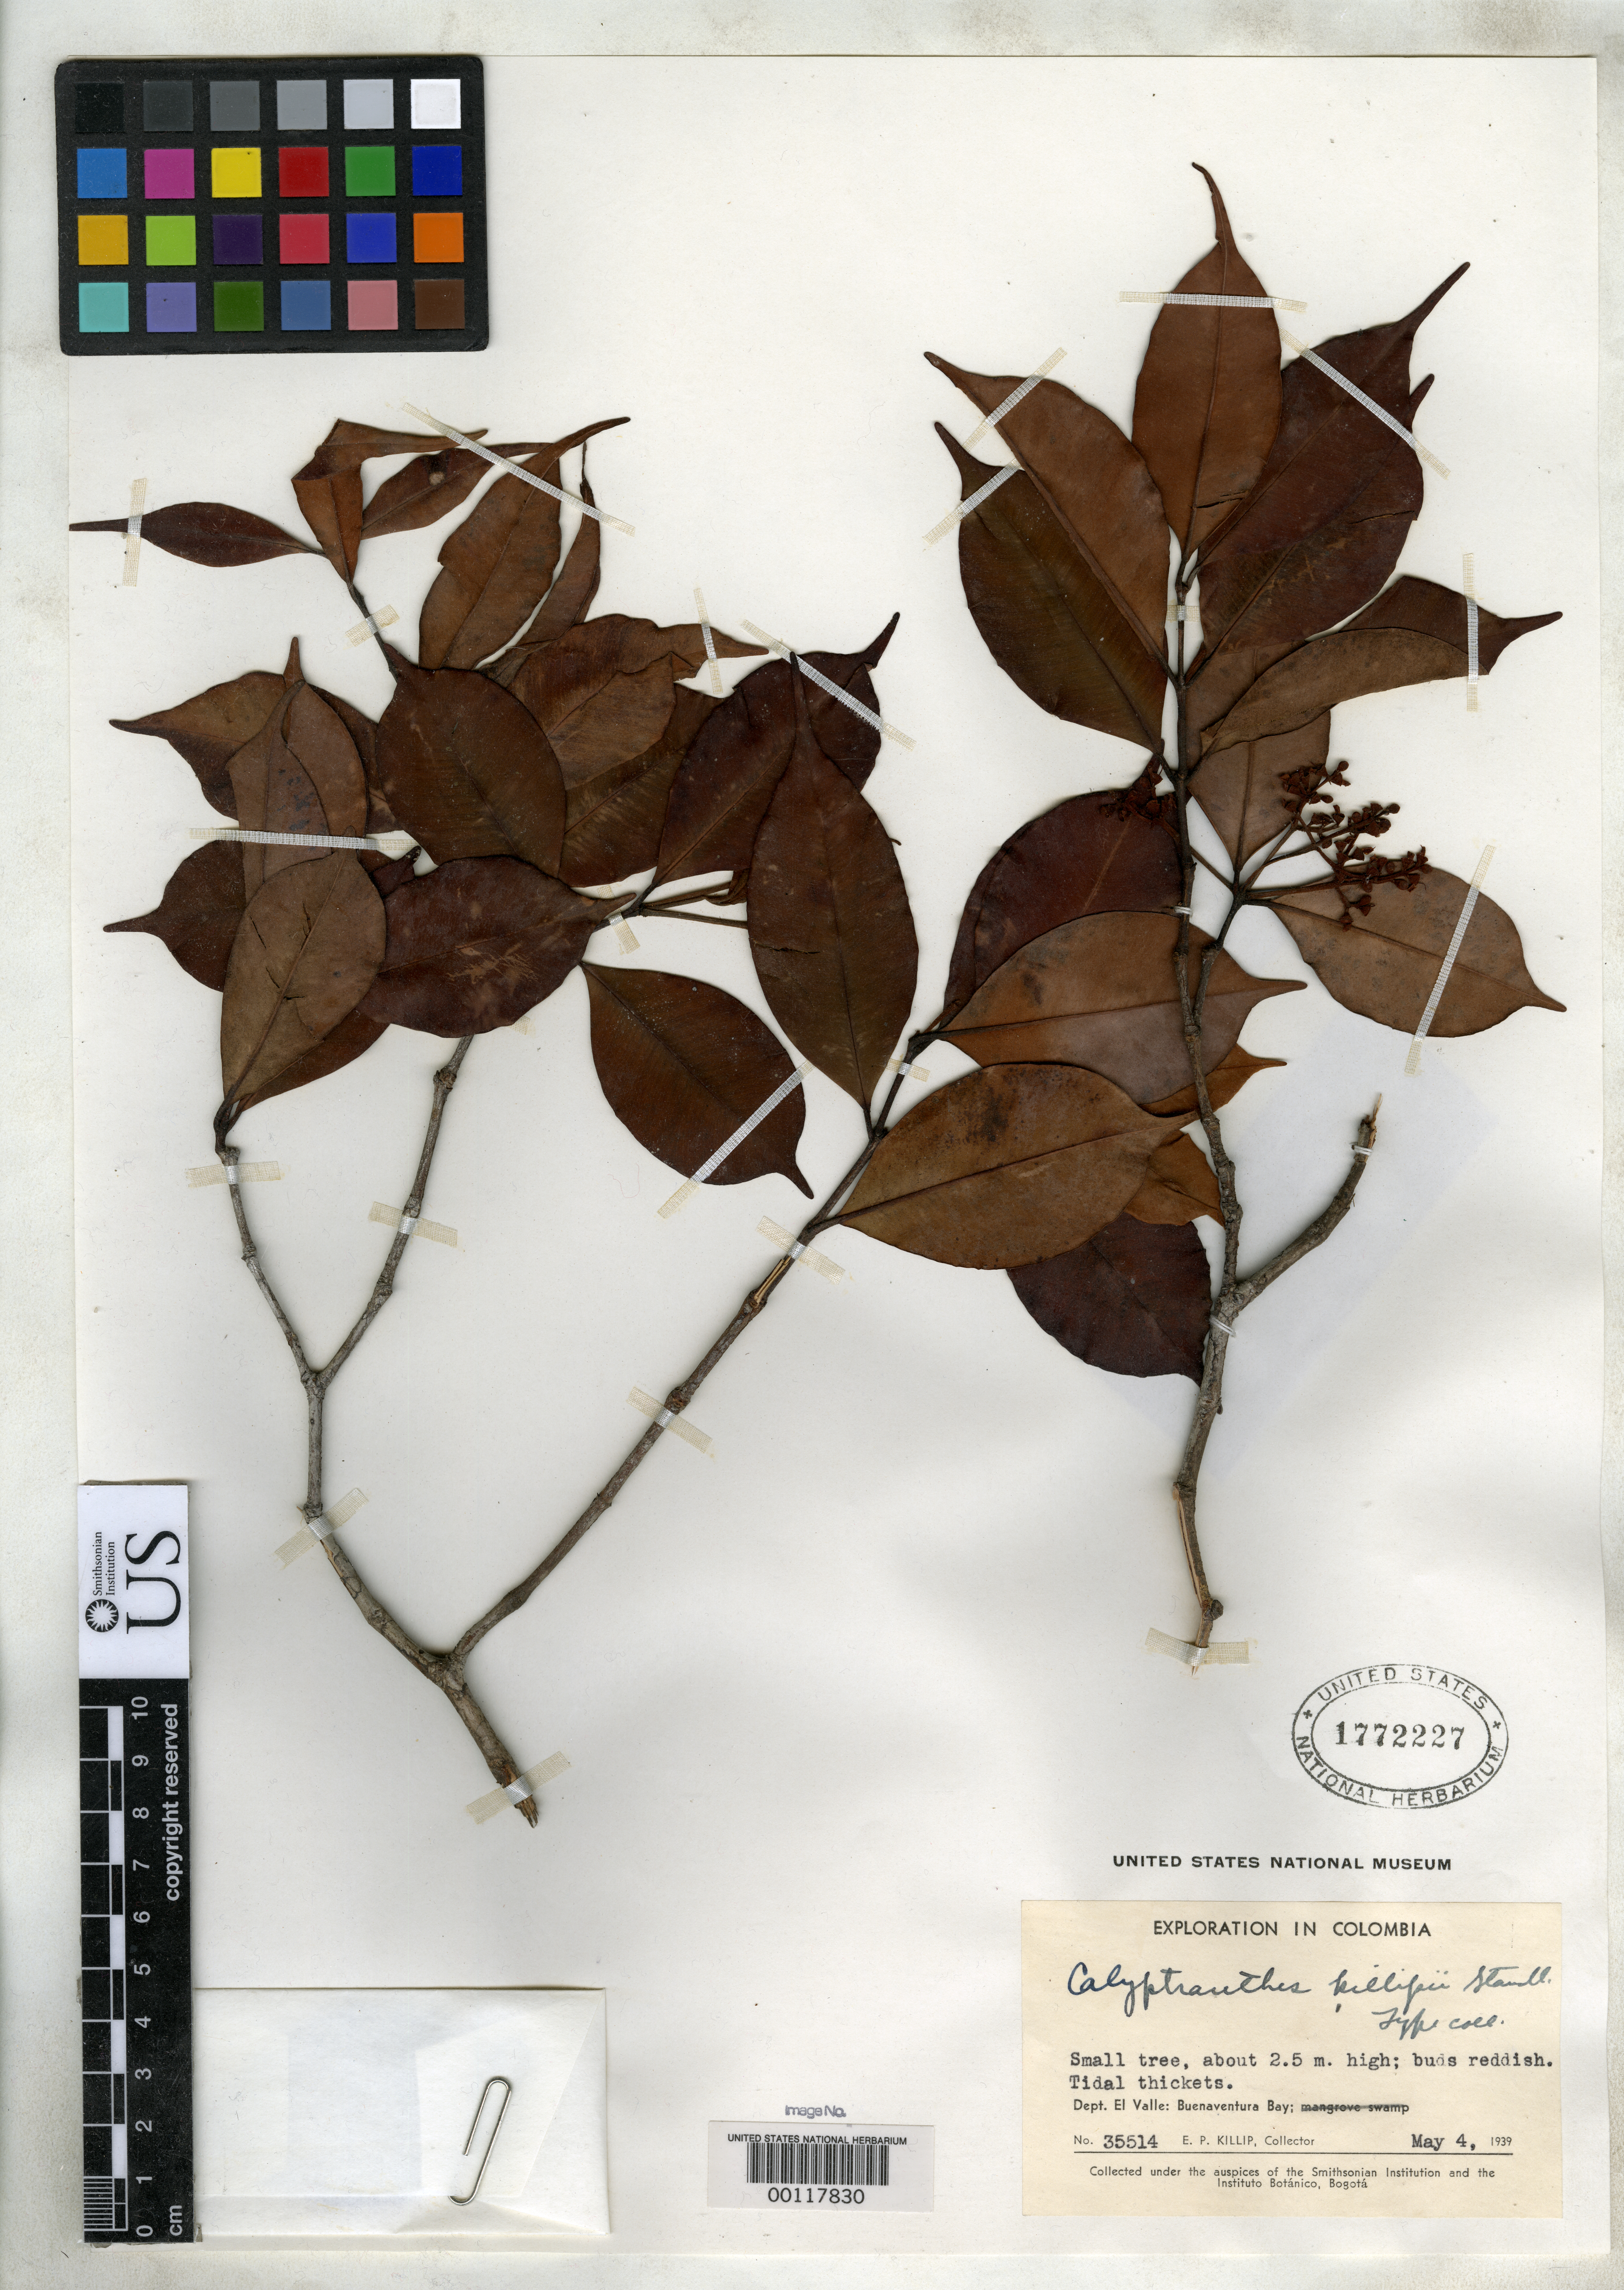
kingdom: Plantae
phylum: Tracheophyta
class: Magnoliopsida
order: Myrtales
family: Myrtaceae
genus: Calyptranthes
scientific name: Calyptranthes killipii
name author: Standl.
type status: Isotype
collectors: E. P. Killip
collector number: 35514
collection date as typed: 04 May 1939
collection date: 1939-05-04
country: Colombia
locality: El Valle, Buena Ventura Bay.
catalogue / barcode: US 1772227